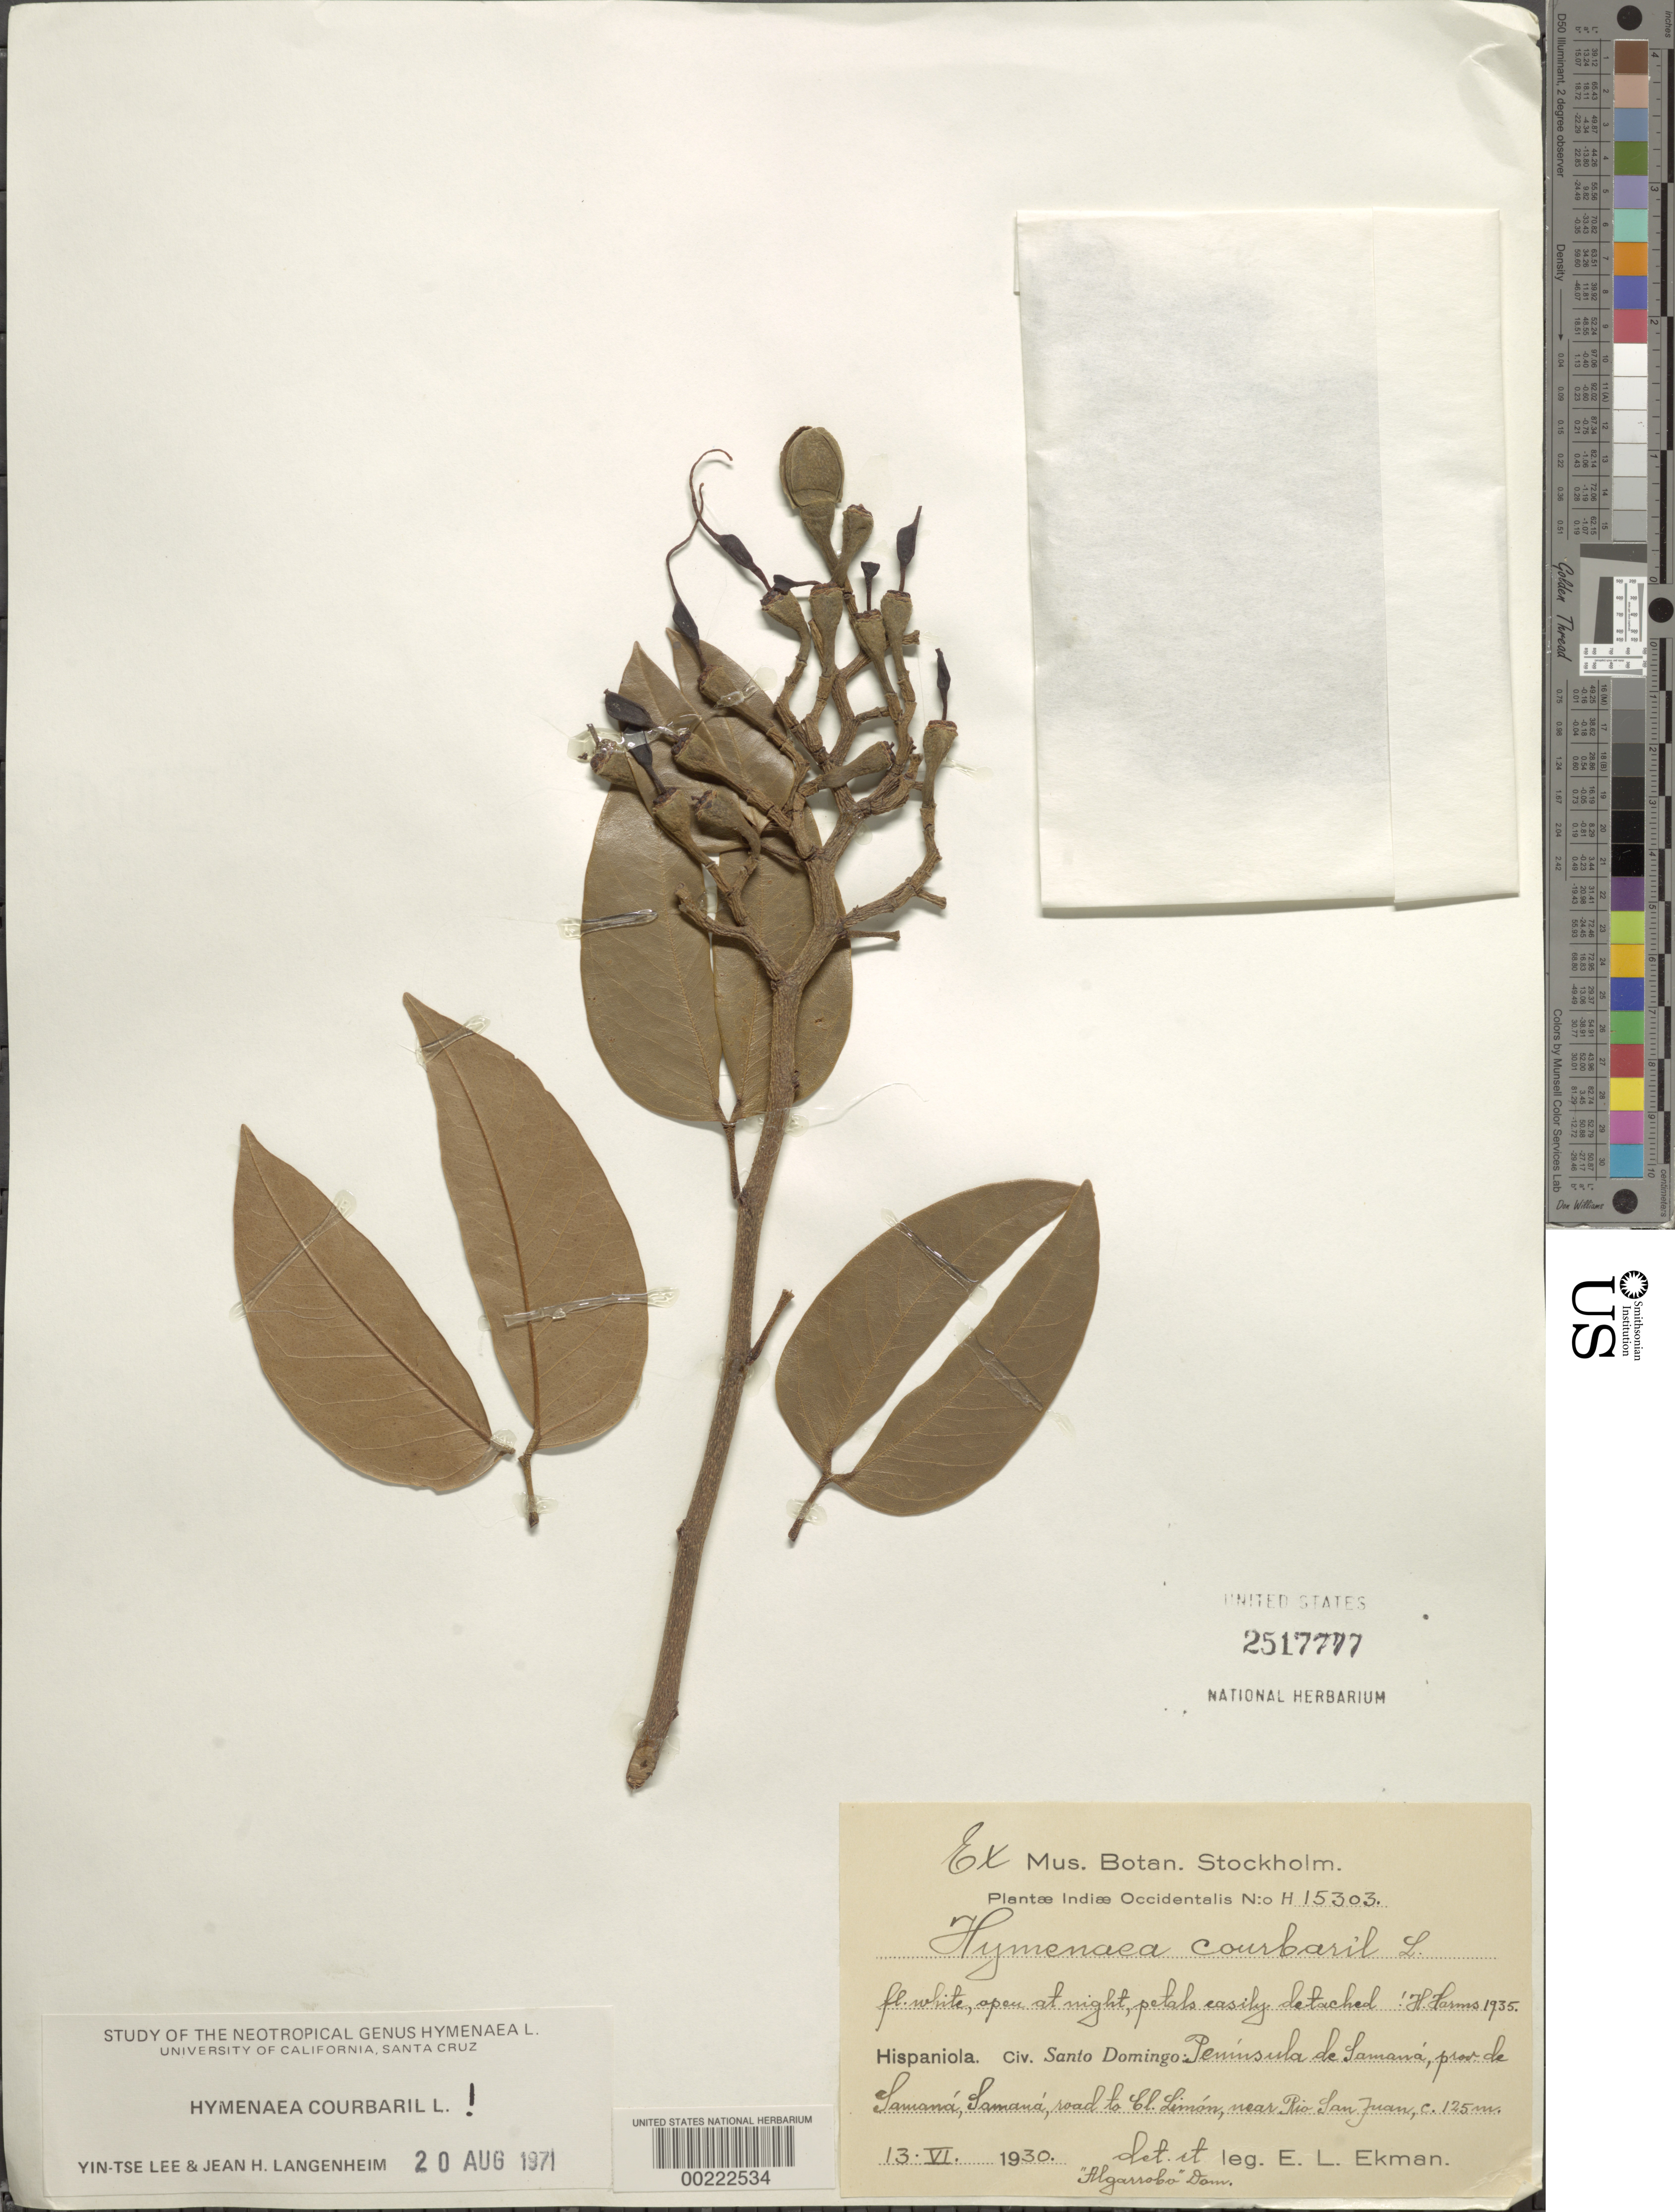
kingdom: Plantae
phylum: Tracheophyta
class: Magnoliopsida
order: Fabales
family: Fabaceae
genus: Hymenaea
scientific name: Hymenaea courbaril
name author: L.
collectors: E. L. Ekman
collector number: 15303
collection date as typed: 13 Jun 1930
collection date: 1930-06-13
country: Dominican Republic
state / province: Samaná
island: Hispaniola Island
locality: Peninsula de samana, samana, road to el limon, near rio san juan [Samana Peninsula]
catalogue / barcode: US 2517777